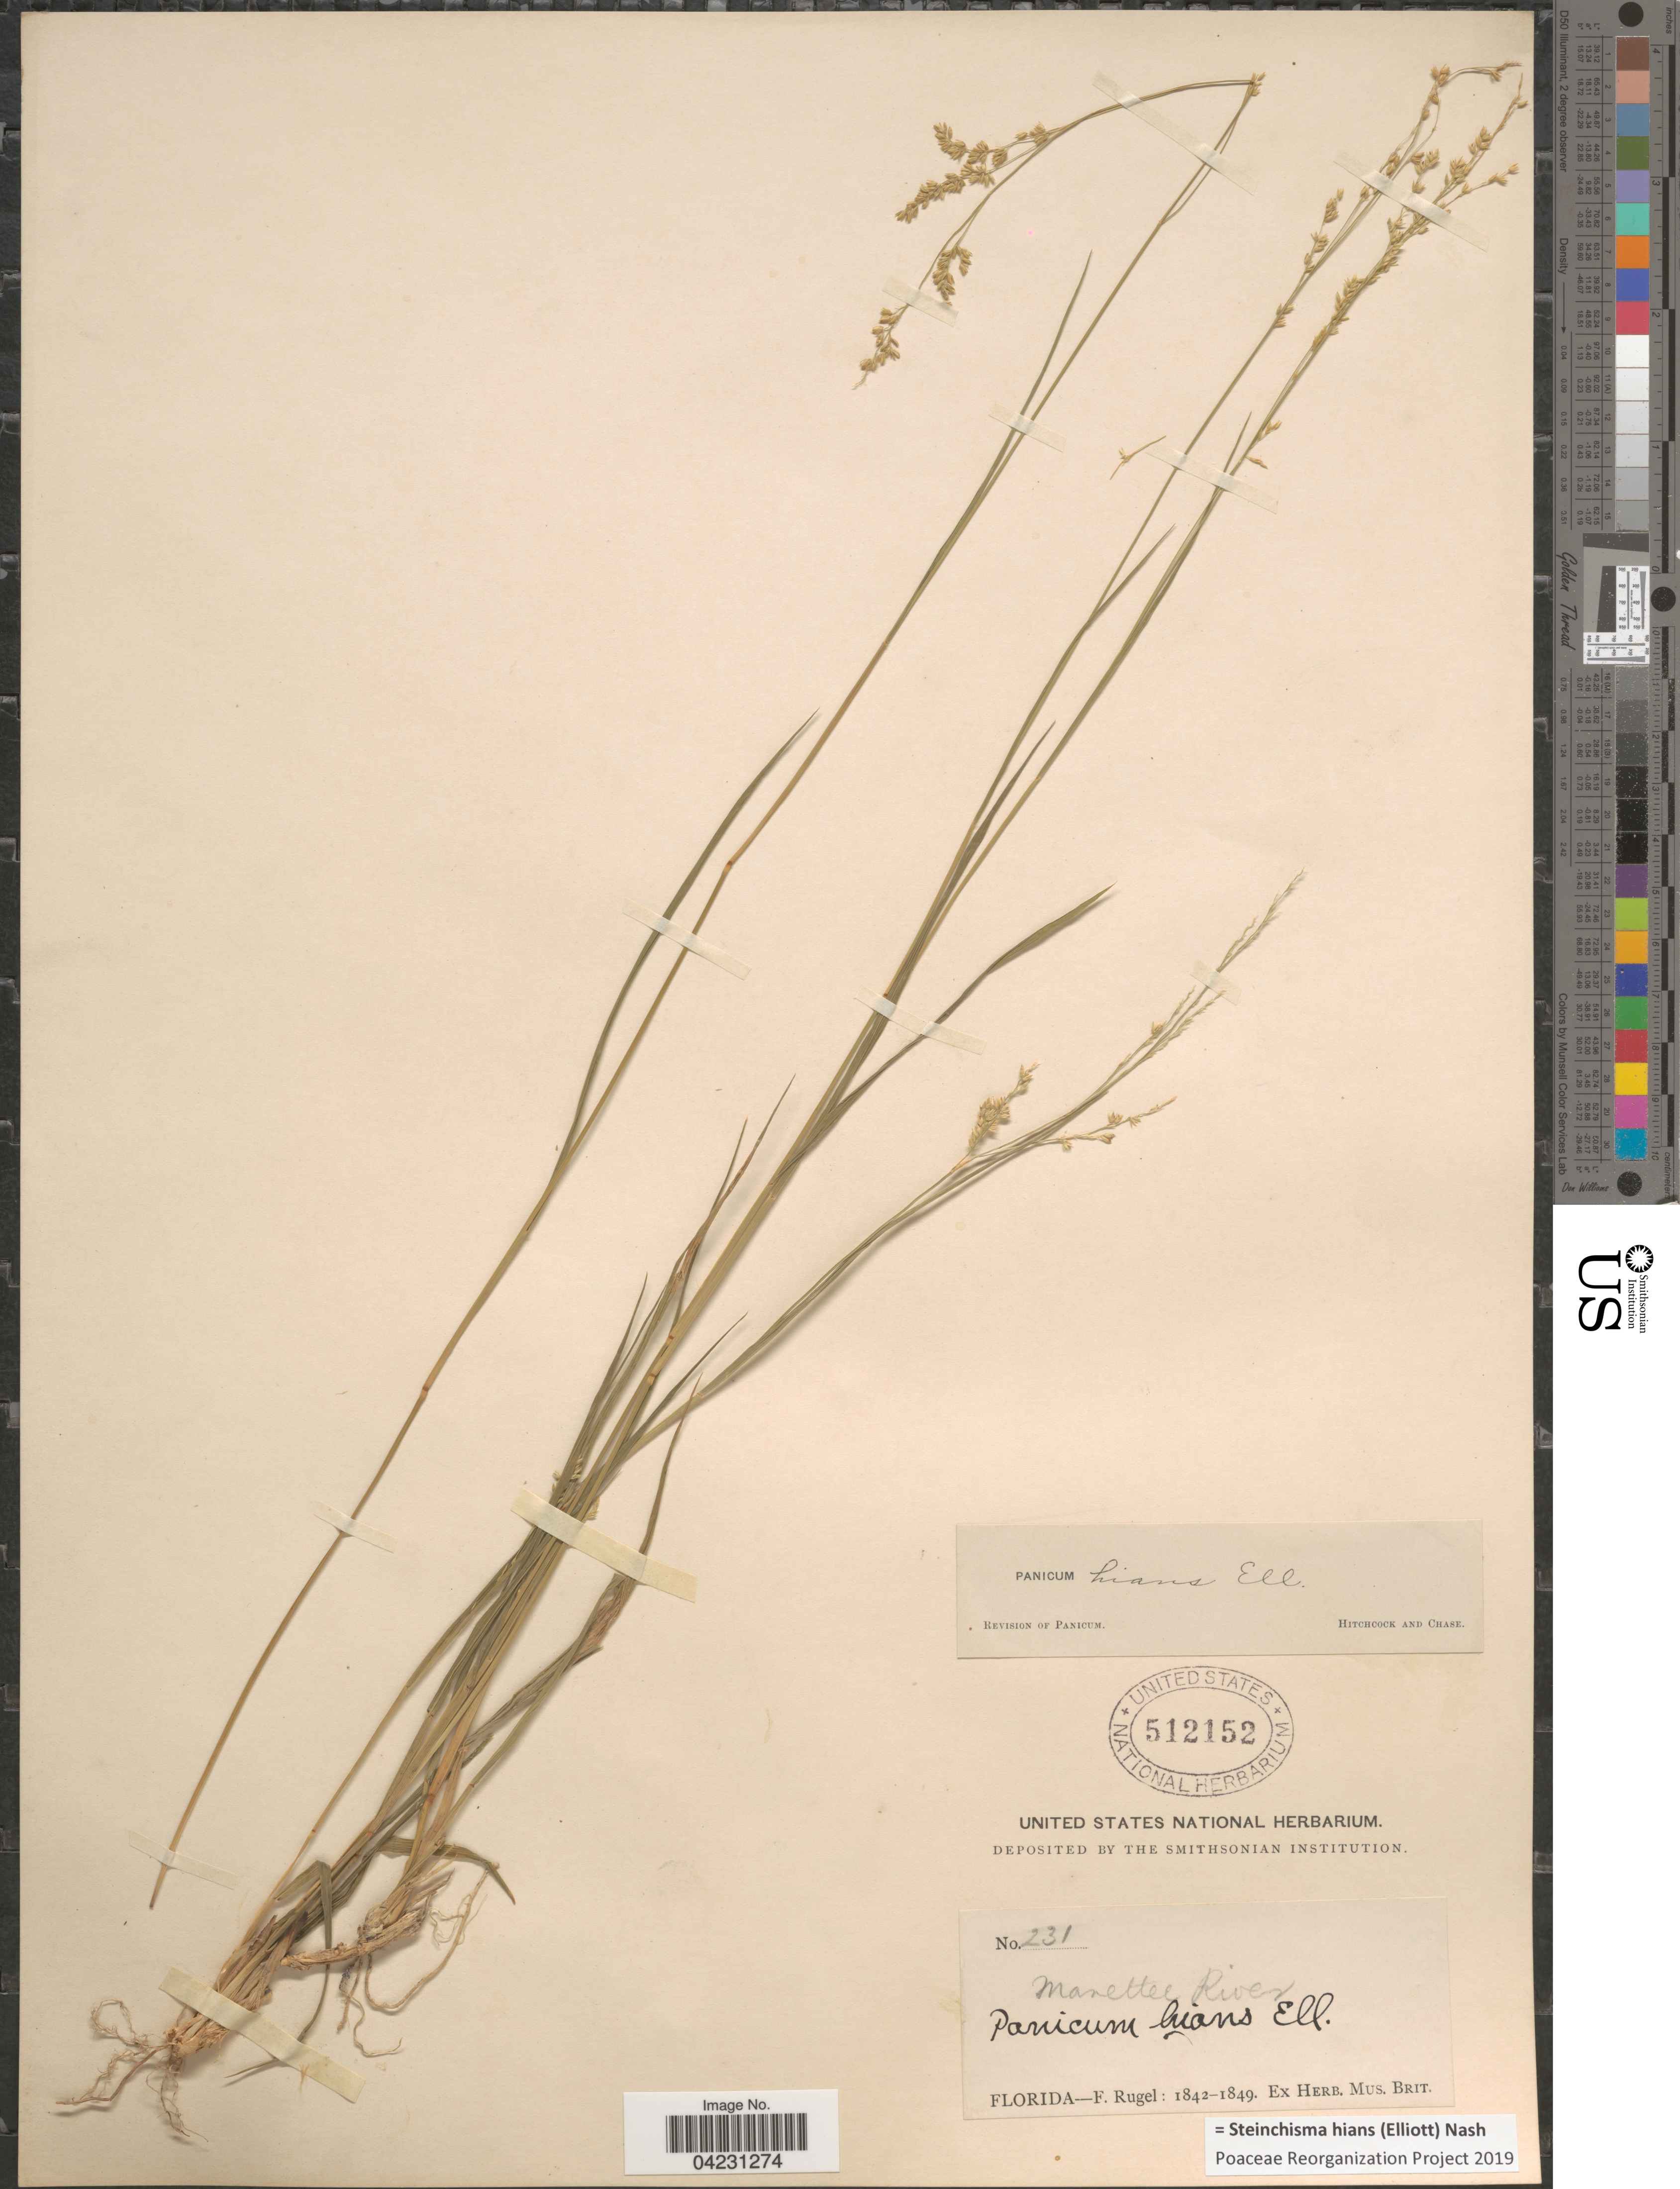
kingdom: Plantae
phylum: Tracheophyta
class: Liliopsida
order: Poales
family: Poaceae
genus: Steinchisma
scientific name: Steinchisma hians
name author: (Elliott) Nash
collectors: F. Rugel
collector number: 231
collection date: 1842/1849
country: United States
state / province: Florida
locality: Manettee River.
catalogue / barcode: US 512152